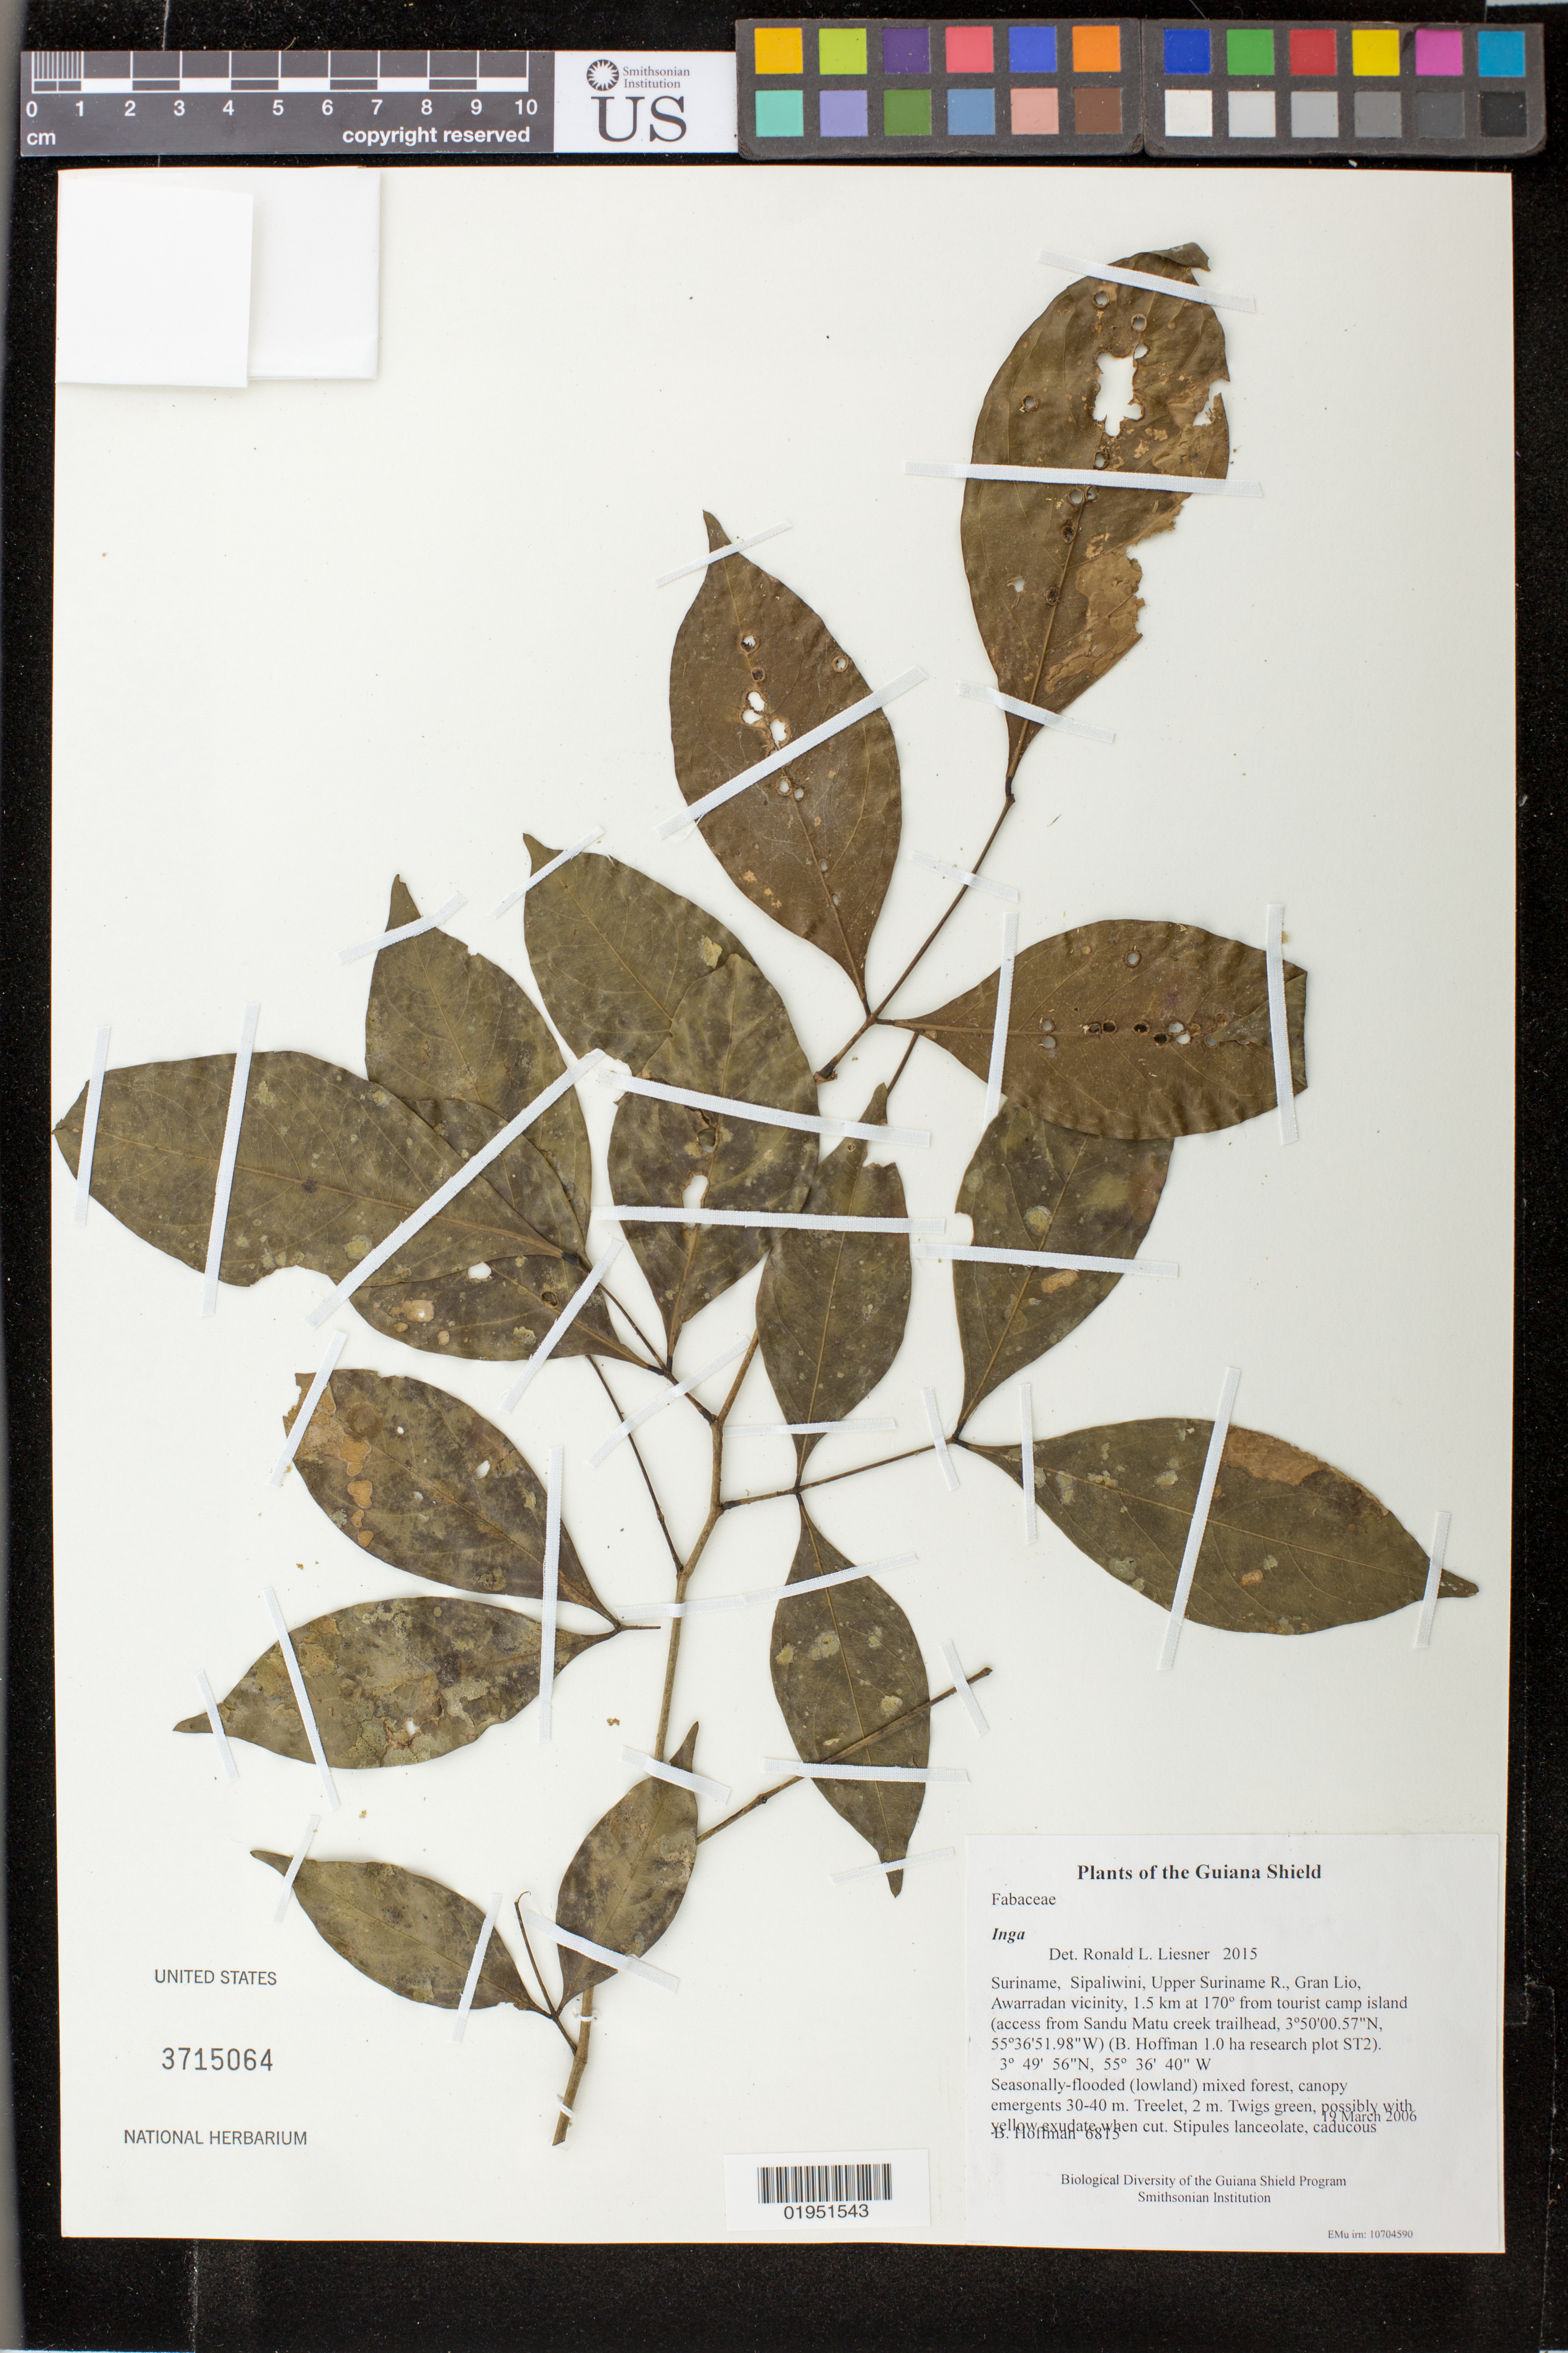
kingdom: Plantae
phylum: Tracheophyta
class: Magnoliopsida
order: Fabales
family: Fabaceae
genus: Inga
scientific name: Inga sp.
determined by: Liesner, R. L.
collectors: B. Hoffman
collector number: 6815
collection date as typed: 19 March 2006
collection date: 2006-03-19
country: Suriname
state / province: Sipaliwini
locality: Upper Suriname R., Gran Lio, Awarradan vicinity, 1.5 km at 170º from tourist camp island (access from Sandu Matu creek trailhead, 3º50'00.57"N, 55º36'51.98"W) (B. Hoffman 1.0 ha research plot ST2)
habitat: Seasonally-flooded (lowland) mixed forest, canopy emergents 30-40 m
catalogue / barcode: US 3715064